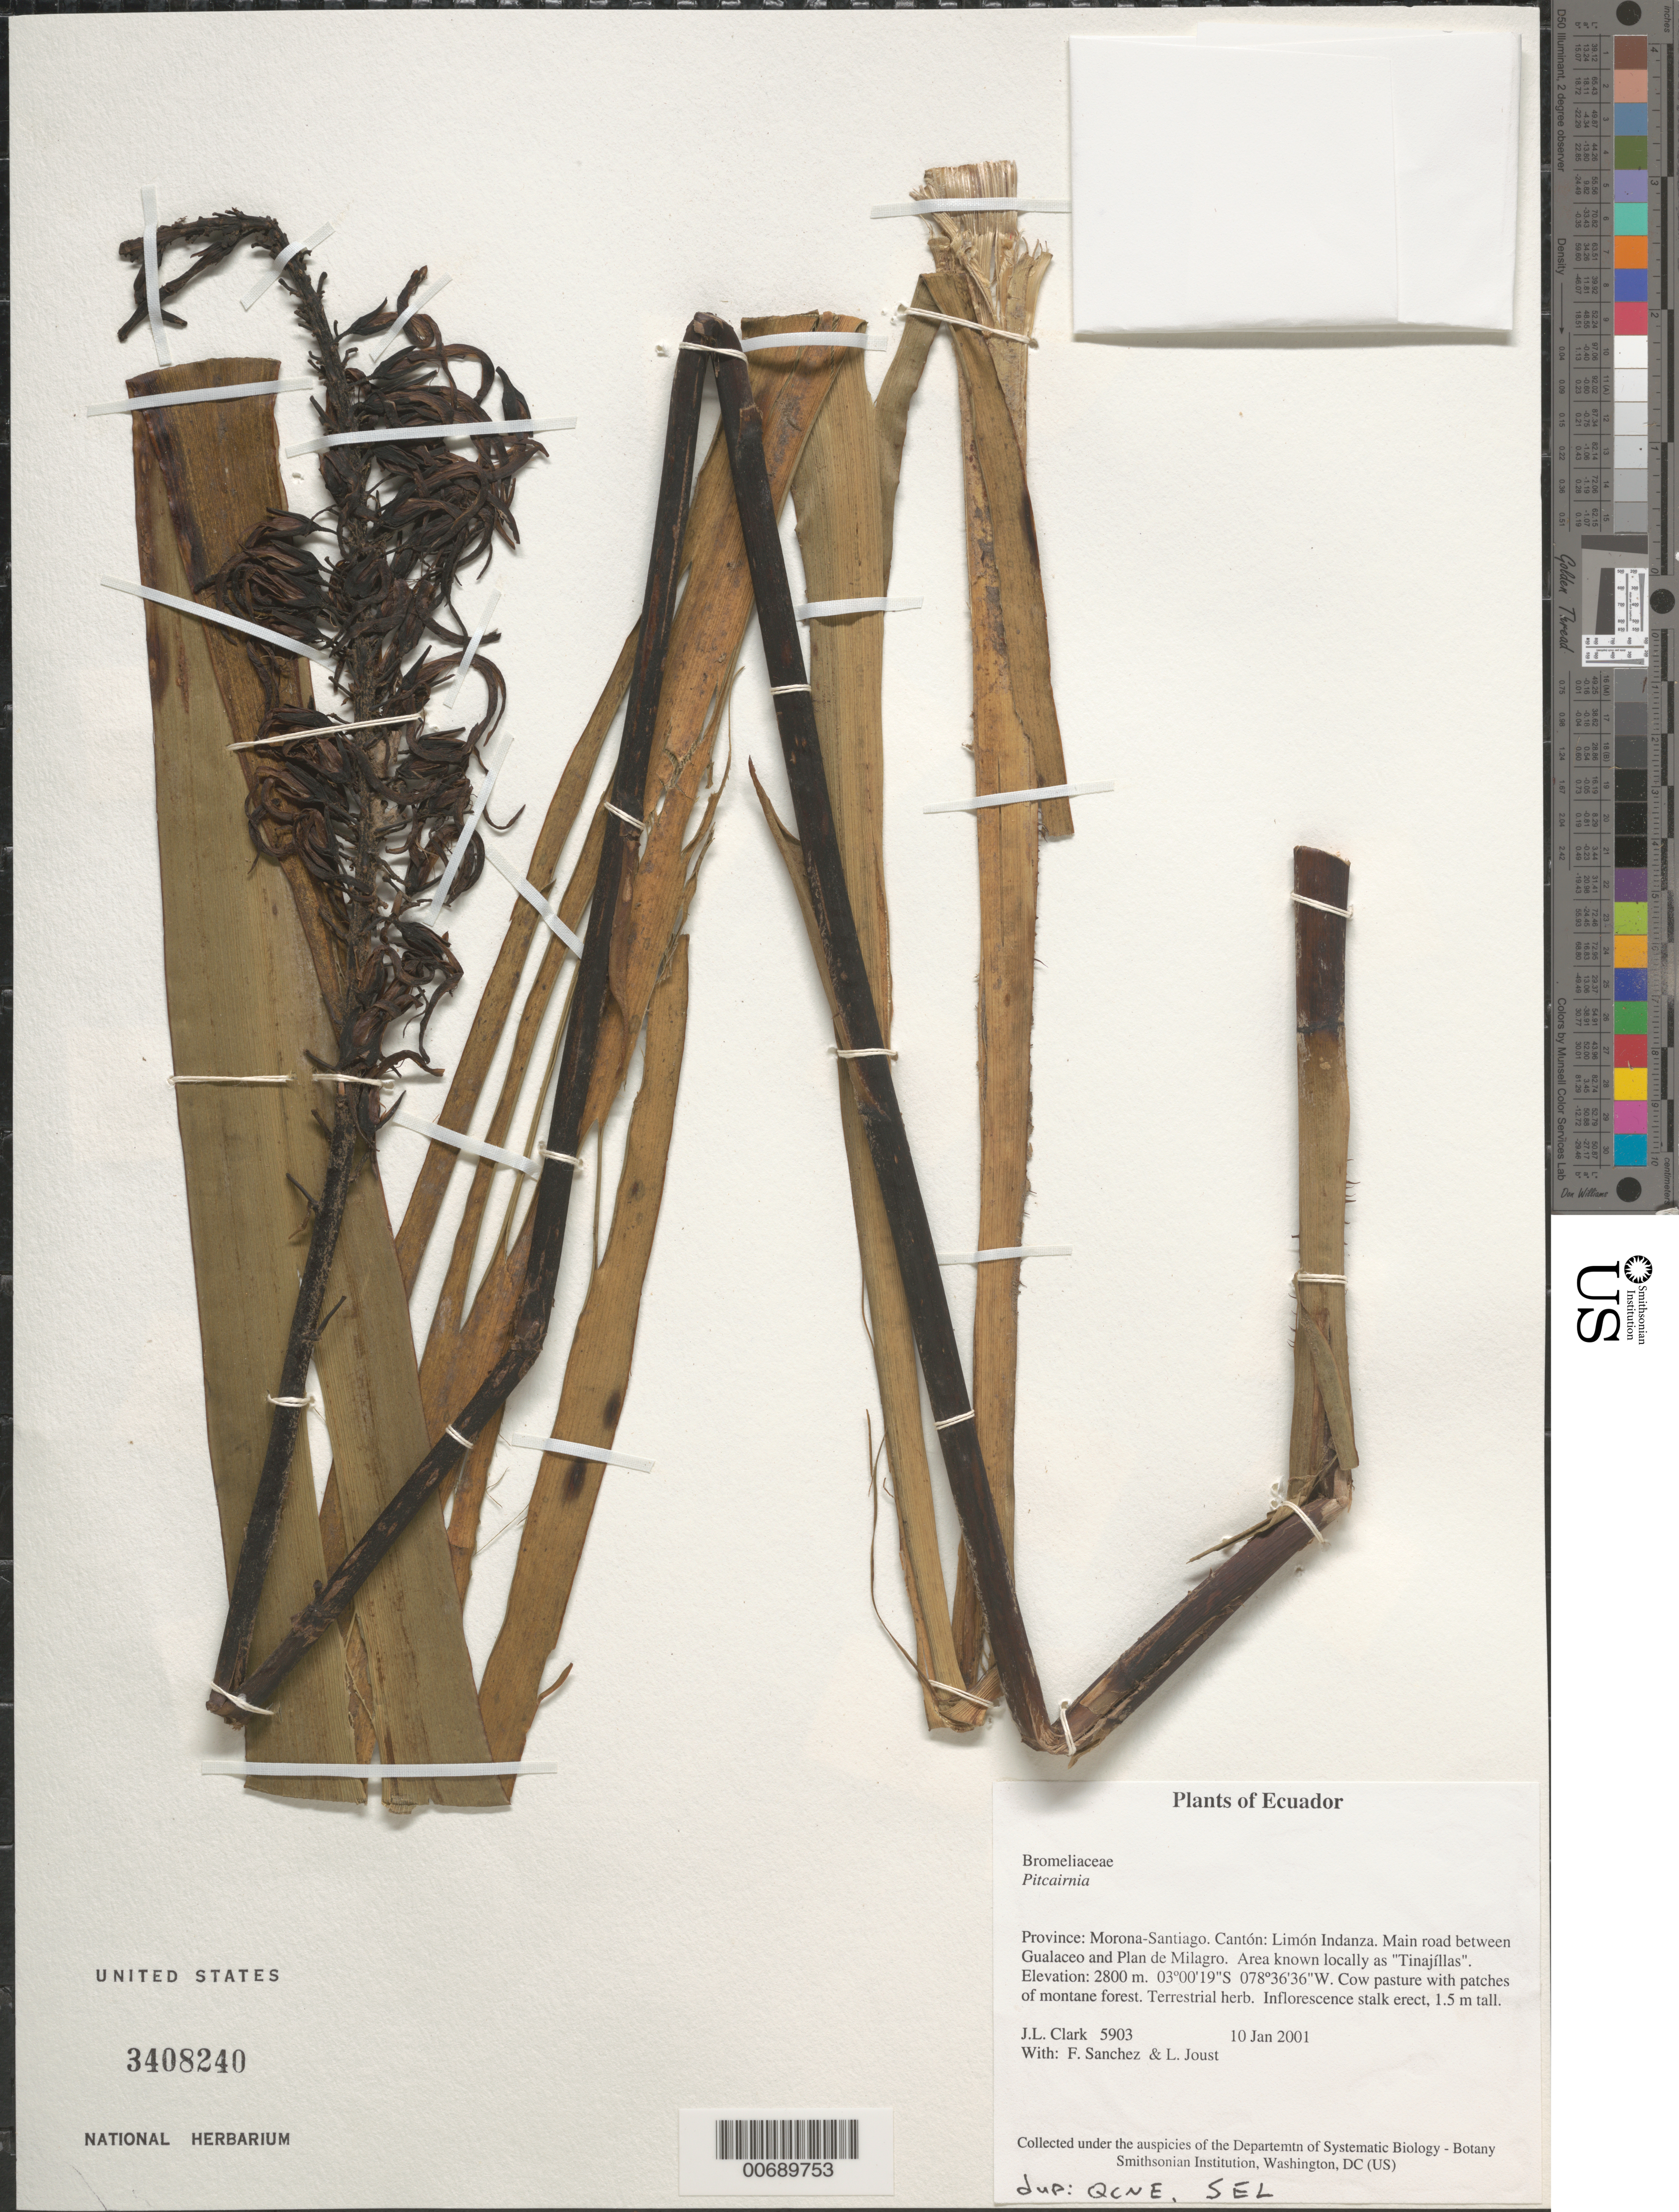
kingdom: Plantae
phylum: Tracheophyta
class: Liliopsida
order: Poales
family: Bromeliaceae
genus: Pitcairnia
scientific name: Pitcairnia sp.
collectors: J. L. Clark, F. Sanchez & L. Jost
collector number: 5903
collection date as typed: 10 Jan 2001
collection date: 2001-01-10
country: Ecuador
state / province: Morona-Santiago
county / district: Limón Indanza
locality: Main road between Gualaceo and Plan de Milagro. Area known locally as "Tinajíllas"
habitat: Cow pasture with patches of montane forest.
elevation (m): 2800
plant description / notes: QCNE, SEL, US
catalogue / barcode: US 3408240